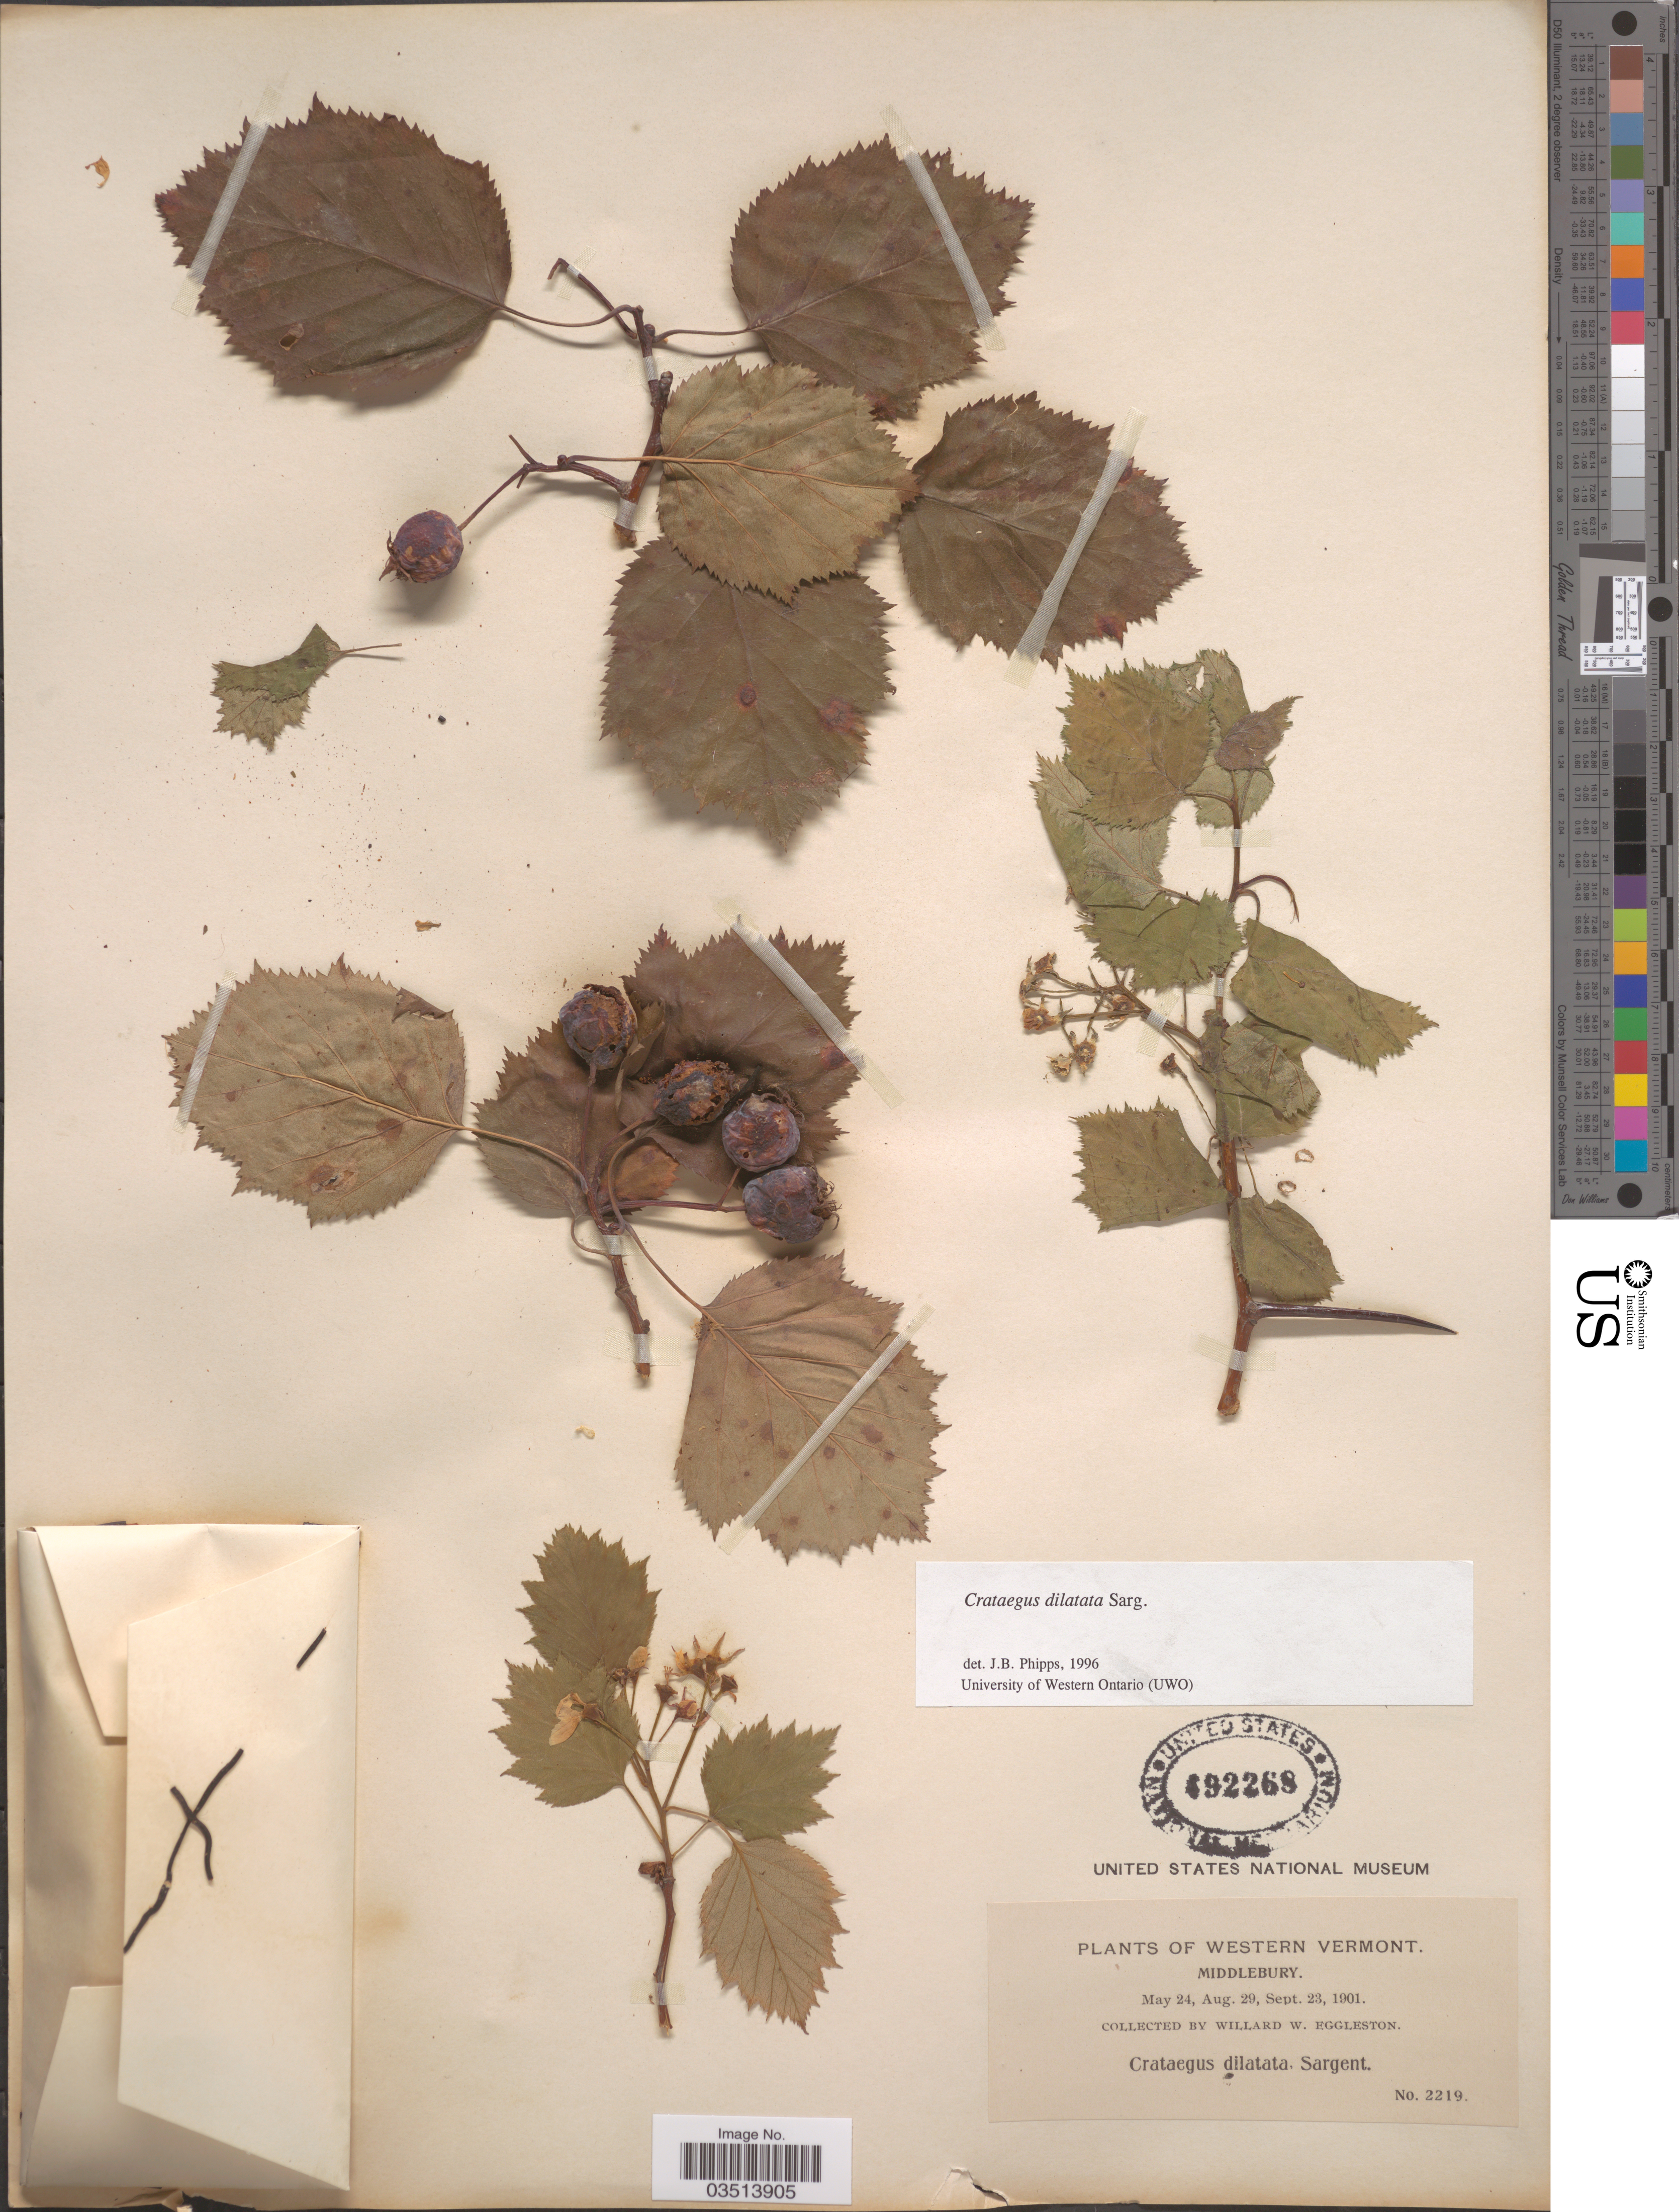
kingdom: Plantae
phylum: Tracheophyta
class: Magnoliopsida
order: Rosales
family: Rosaceae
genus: Crataegus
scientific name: Crataegus coccinioides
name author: Ashe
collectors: W. W. Eggleston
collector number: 2219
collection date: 1901-05-24/1901-09-23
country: United States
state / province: Vermont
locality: Western Vermont. Middlebury.